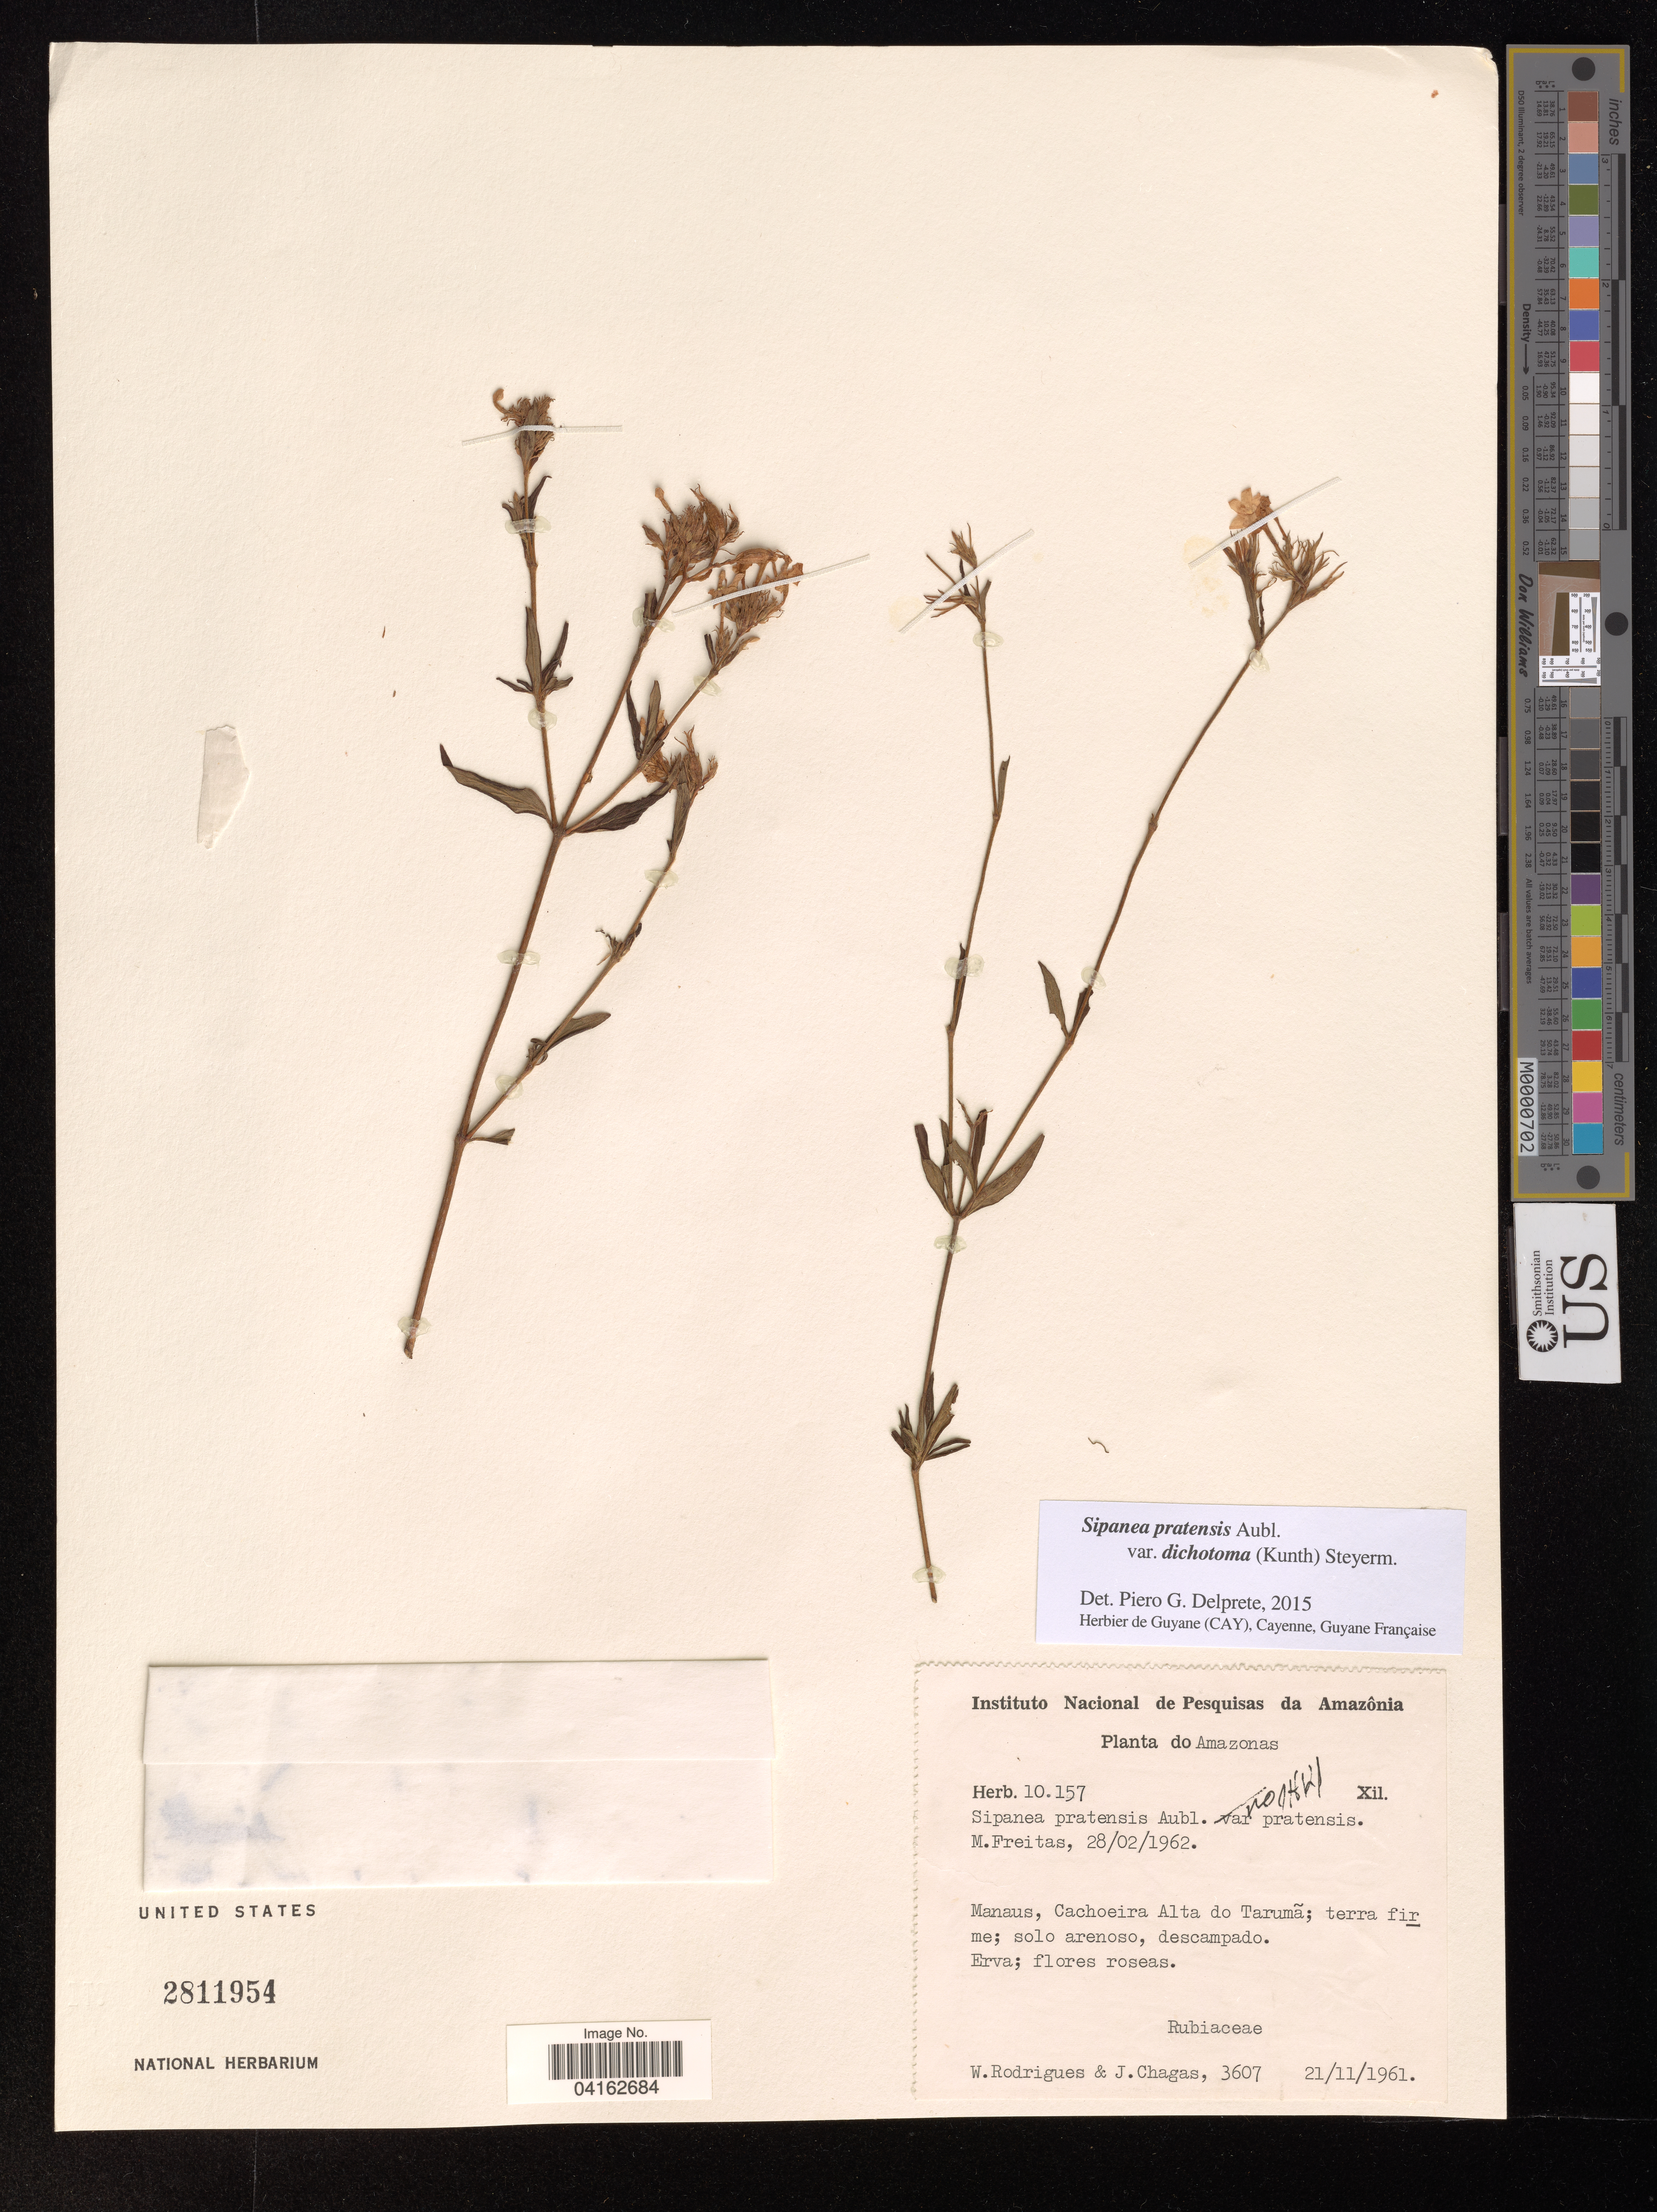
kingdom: Plantae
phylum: Tracheophyta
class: Magnoliopsida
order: Gentianales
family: Rubiaceae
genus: Sipanea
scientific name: Sipanea pratensis var. dichotoma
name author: (Kunth) Steyerm.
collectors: W. Rodrigues & J. Chagas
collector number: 3607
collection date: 1961-11-21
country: Brazil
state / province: Amazonas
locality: Manaus, Cachoeira Alta do Tarumã.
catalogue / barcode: US 2811954